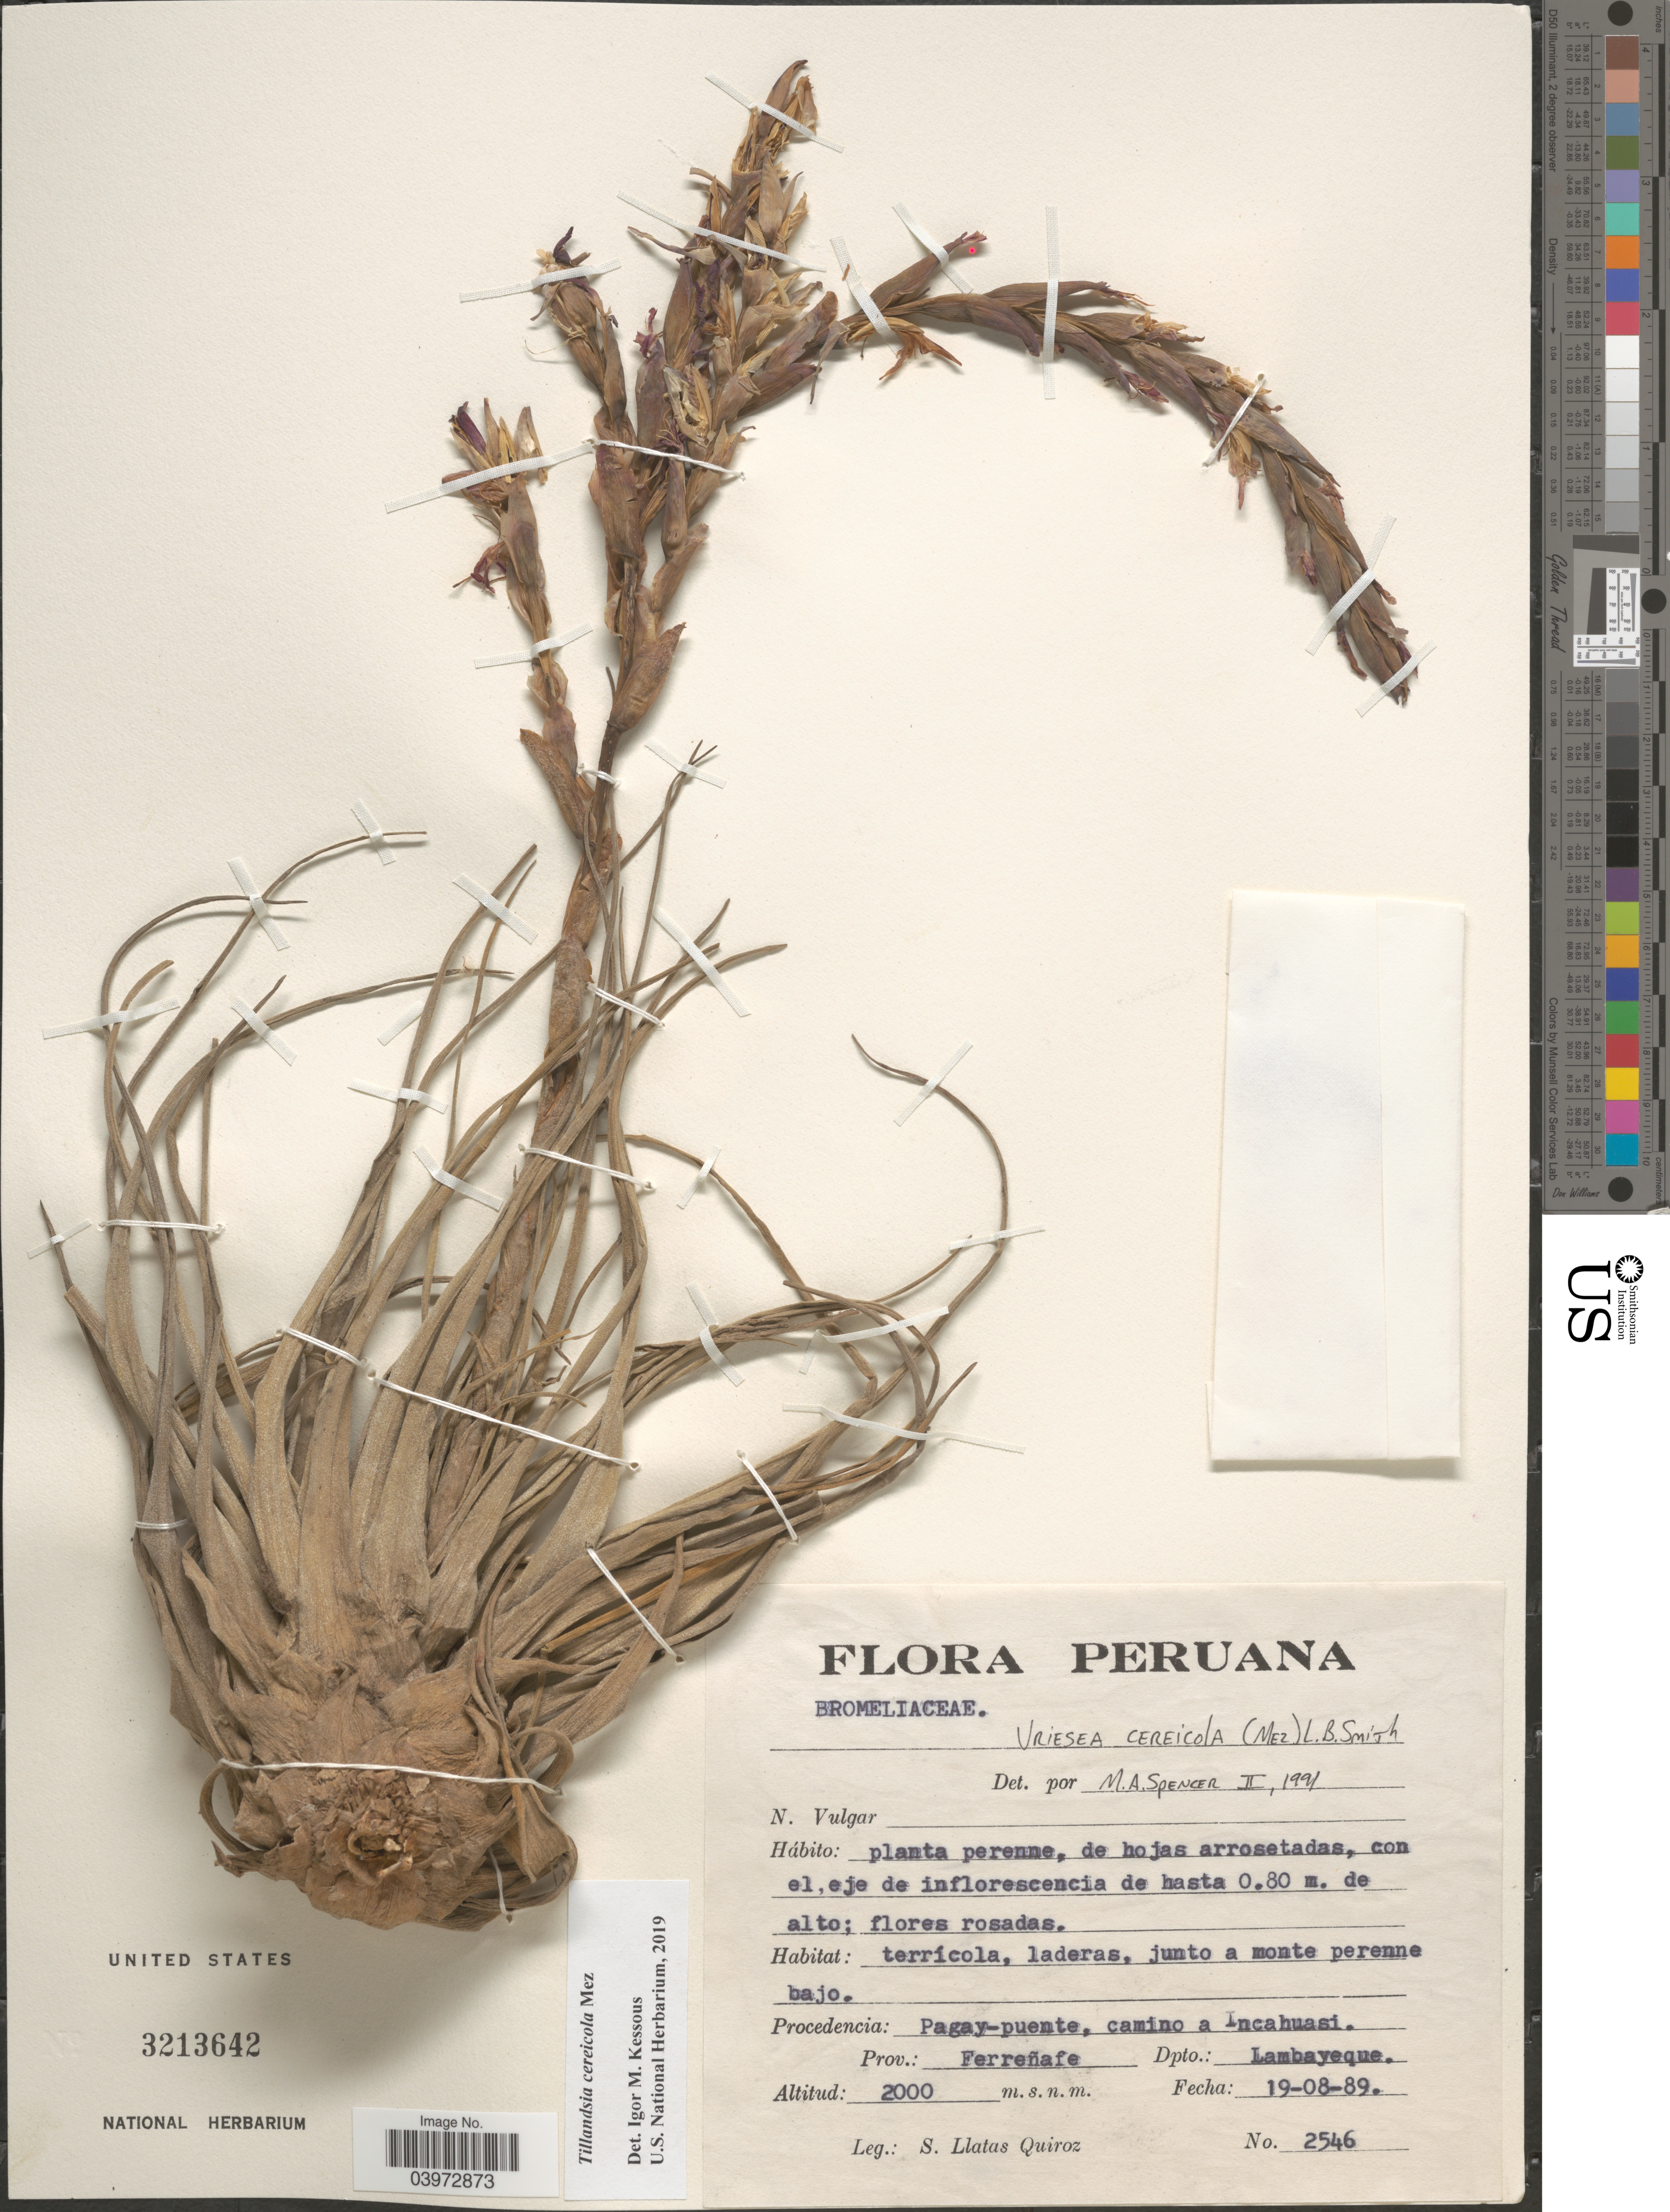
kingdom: Plantae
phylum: Tracheophyta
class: Liliopsida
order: Poales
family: Bromeliaceae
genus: Tillandsia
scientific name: Tillandsia cereicola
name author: Mez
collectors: S. Llatas Quiroz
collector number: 2546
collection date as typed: Transcribed d/m/y: 19/8/89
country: Peru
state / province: Lambayeque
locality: Pagay-puente, camino a Incahuasi. Prov. Ferreñafe. Dpto.: Lambayeque.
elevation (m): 2000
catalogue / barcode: US 3213642